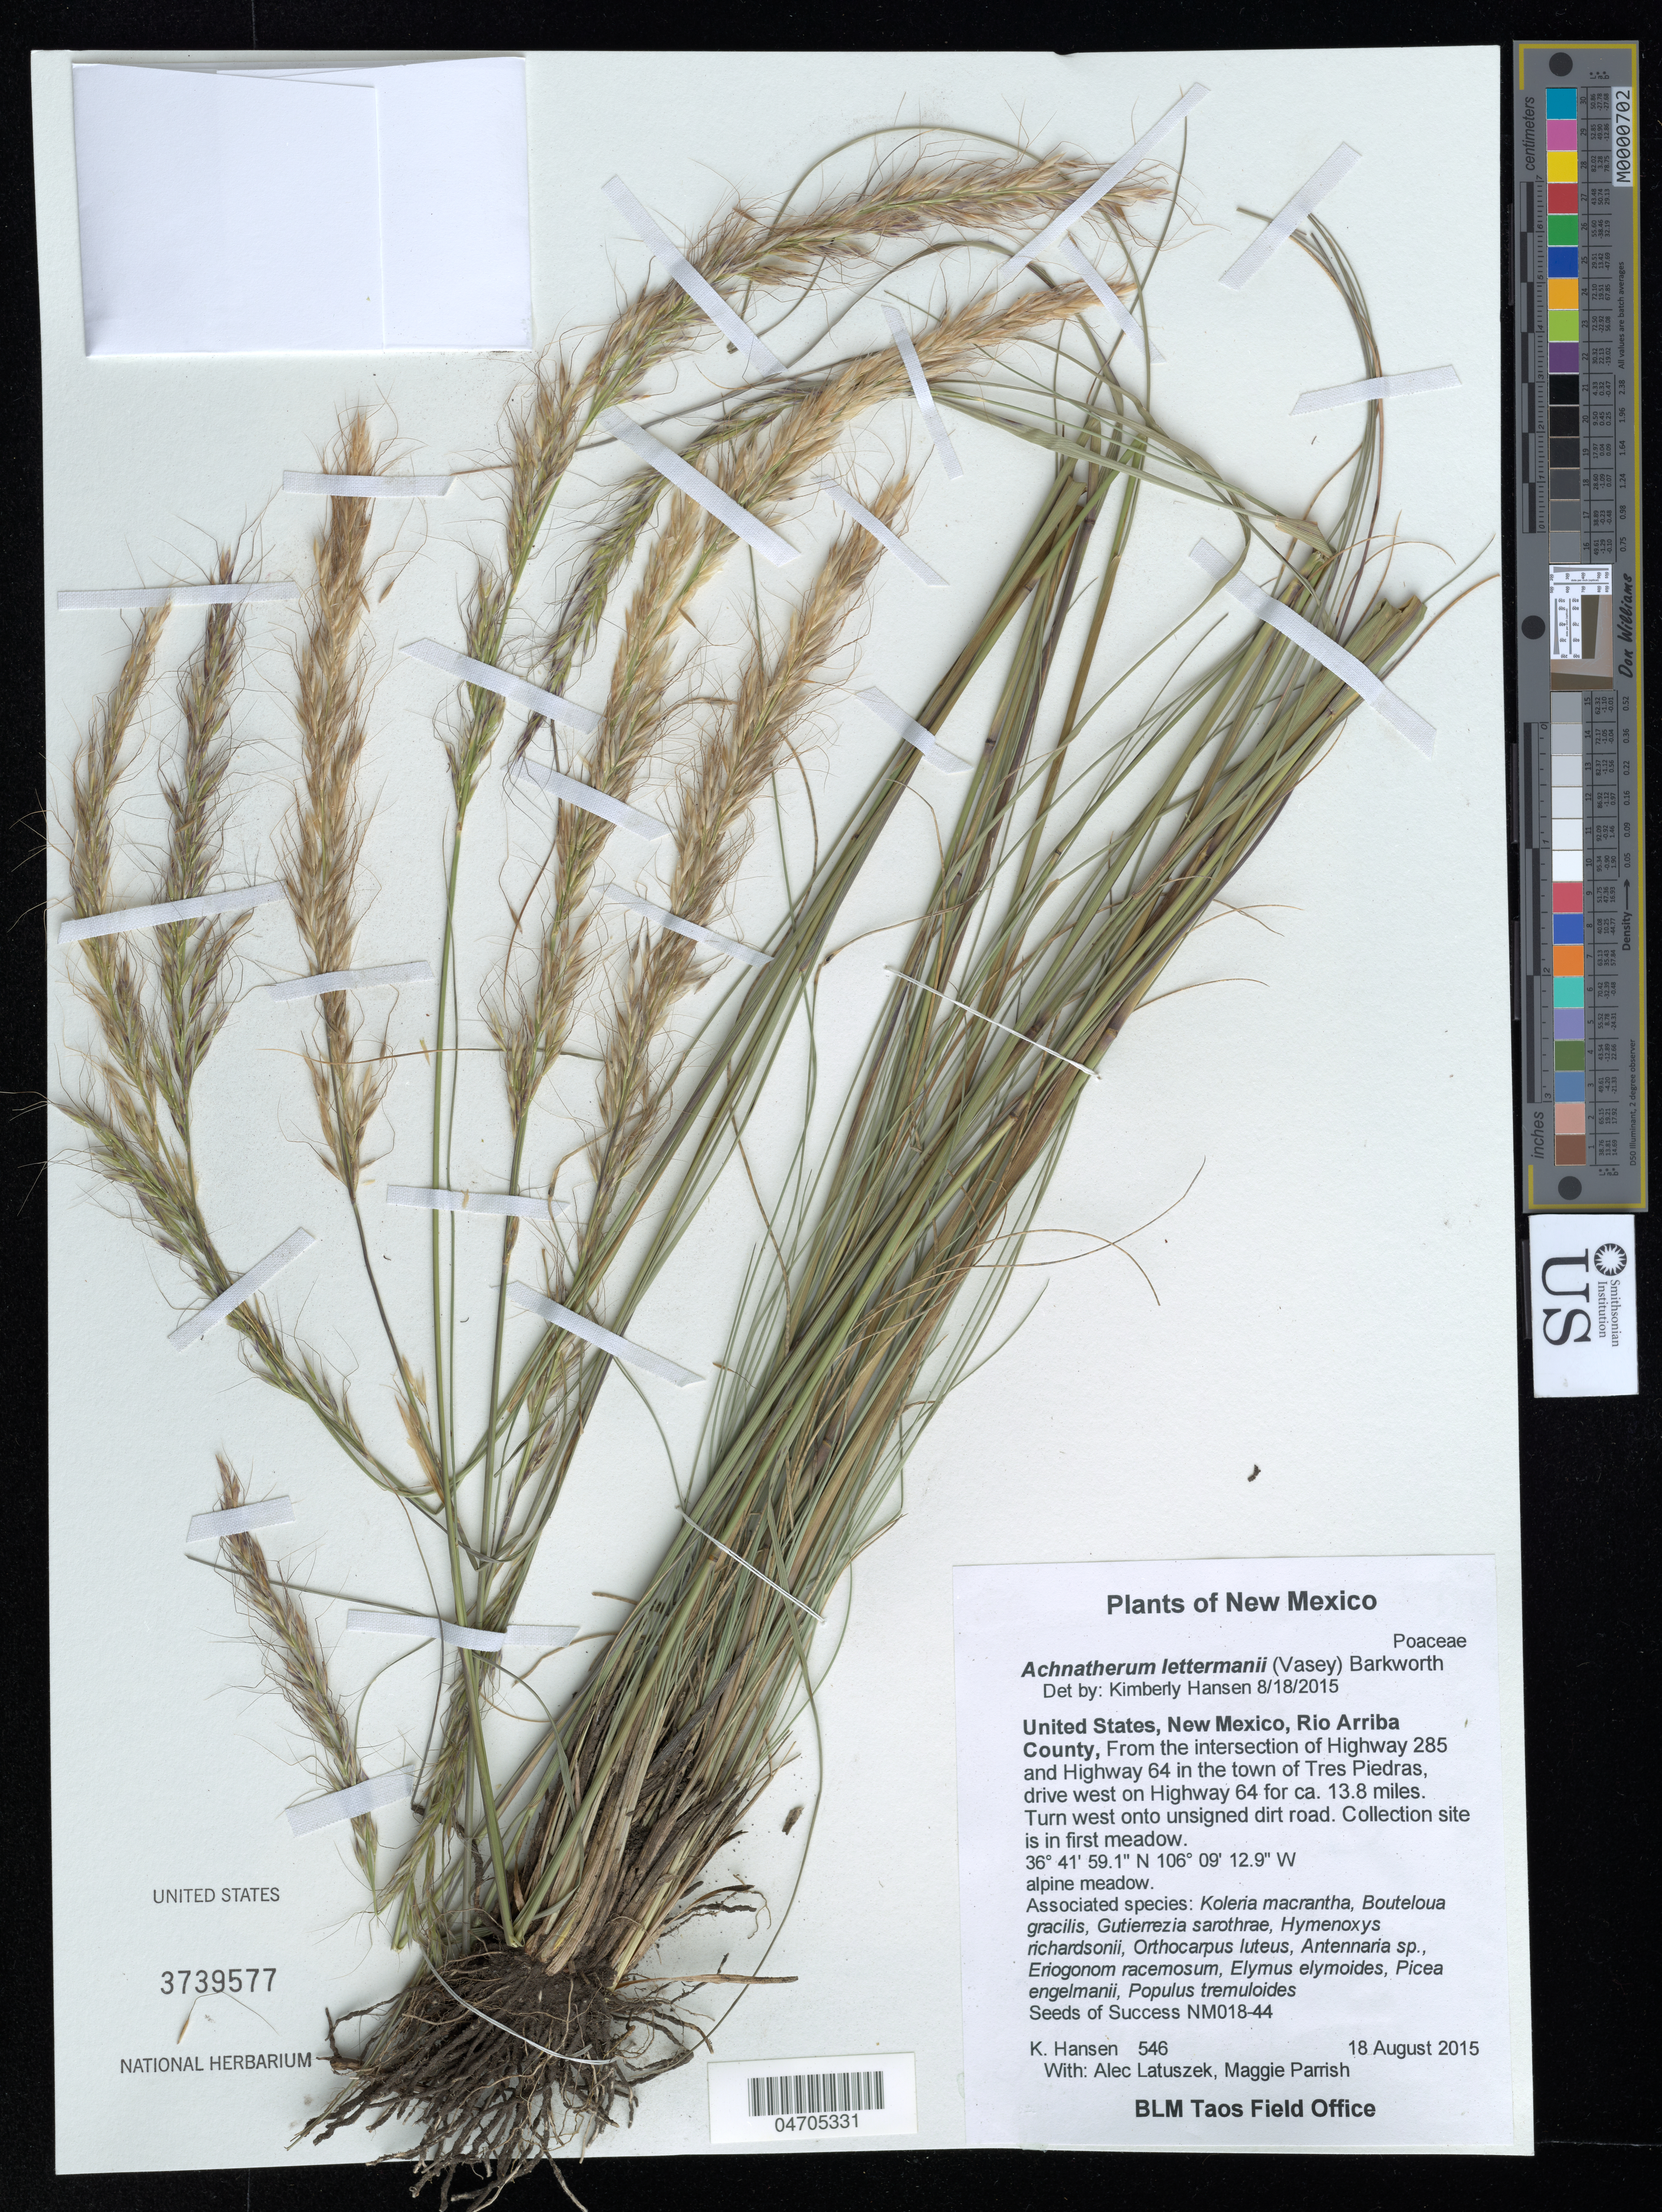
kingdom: Plantae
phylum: Tracheophyta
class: Liliopsida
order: Poales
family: Poaceae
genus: Achnatherum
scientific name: Achnatherum lettermanii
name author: (Vasey) Barkworth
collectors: K. Hansen, A. Latuszek & M. Parrish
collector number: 546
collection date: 2015-08-18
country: United States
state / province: New Mexico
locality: Rio Arriba County, From the intersection of Highway 285 and Highway 64 in the town of Tres Piedras, drive west on Highway 64 for ca. 13.8 miles. Turn west onto unsigned dirt road. Collection site is in first meadow.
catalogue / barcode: US 3739577